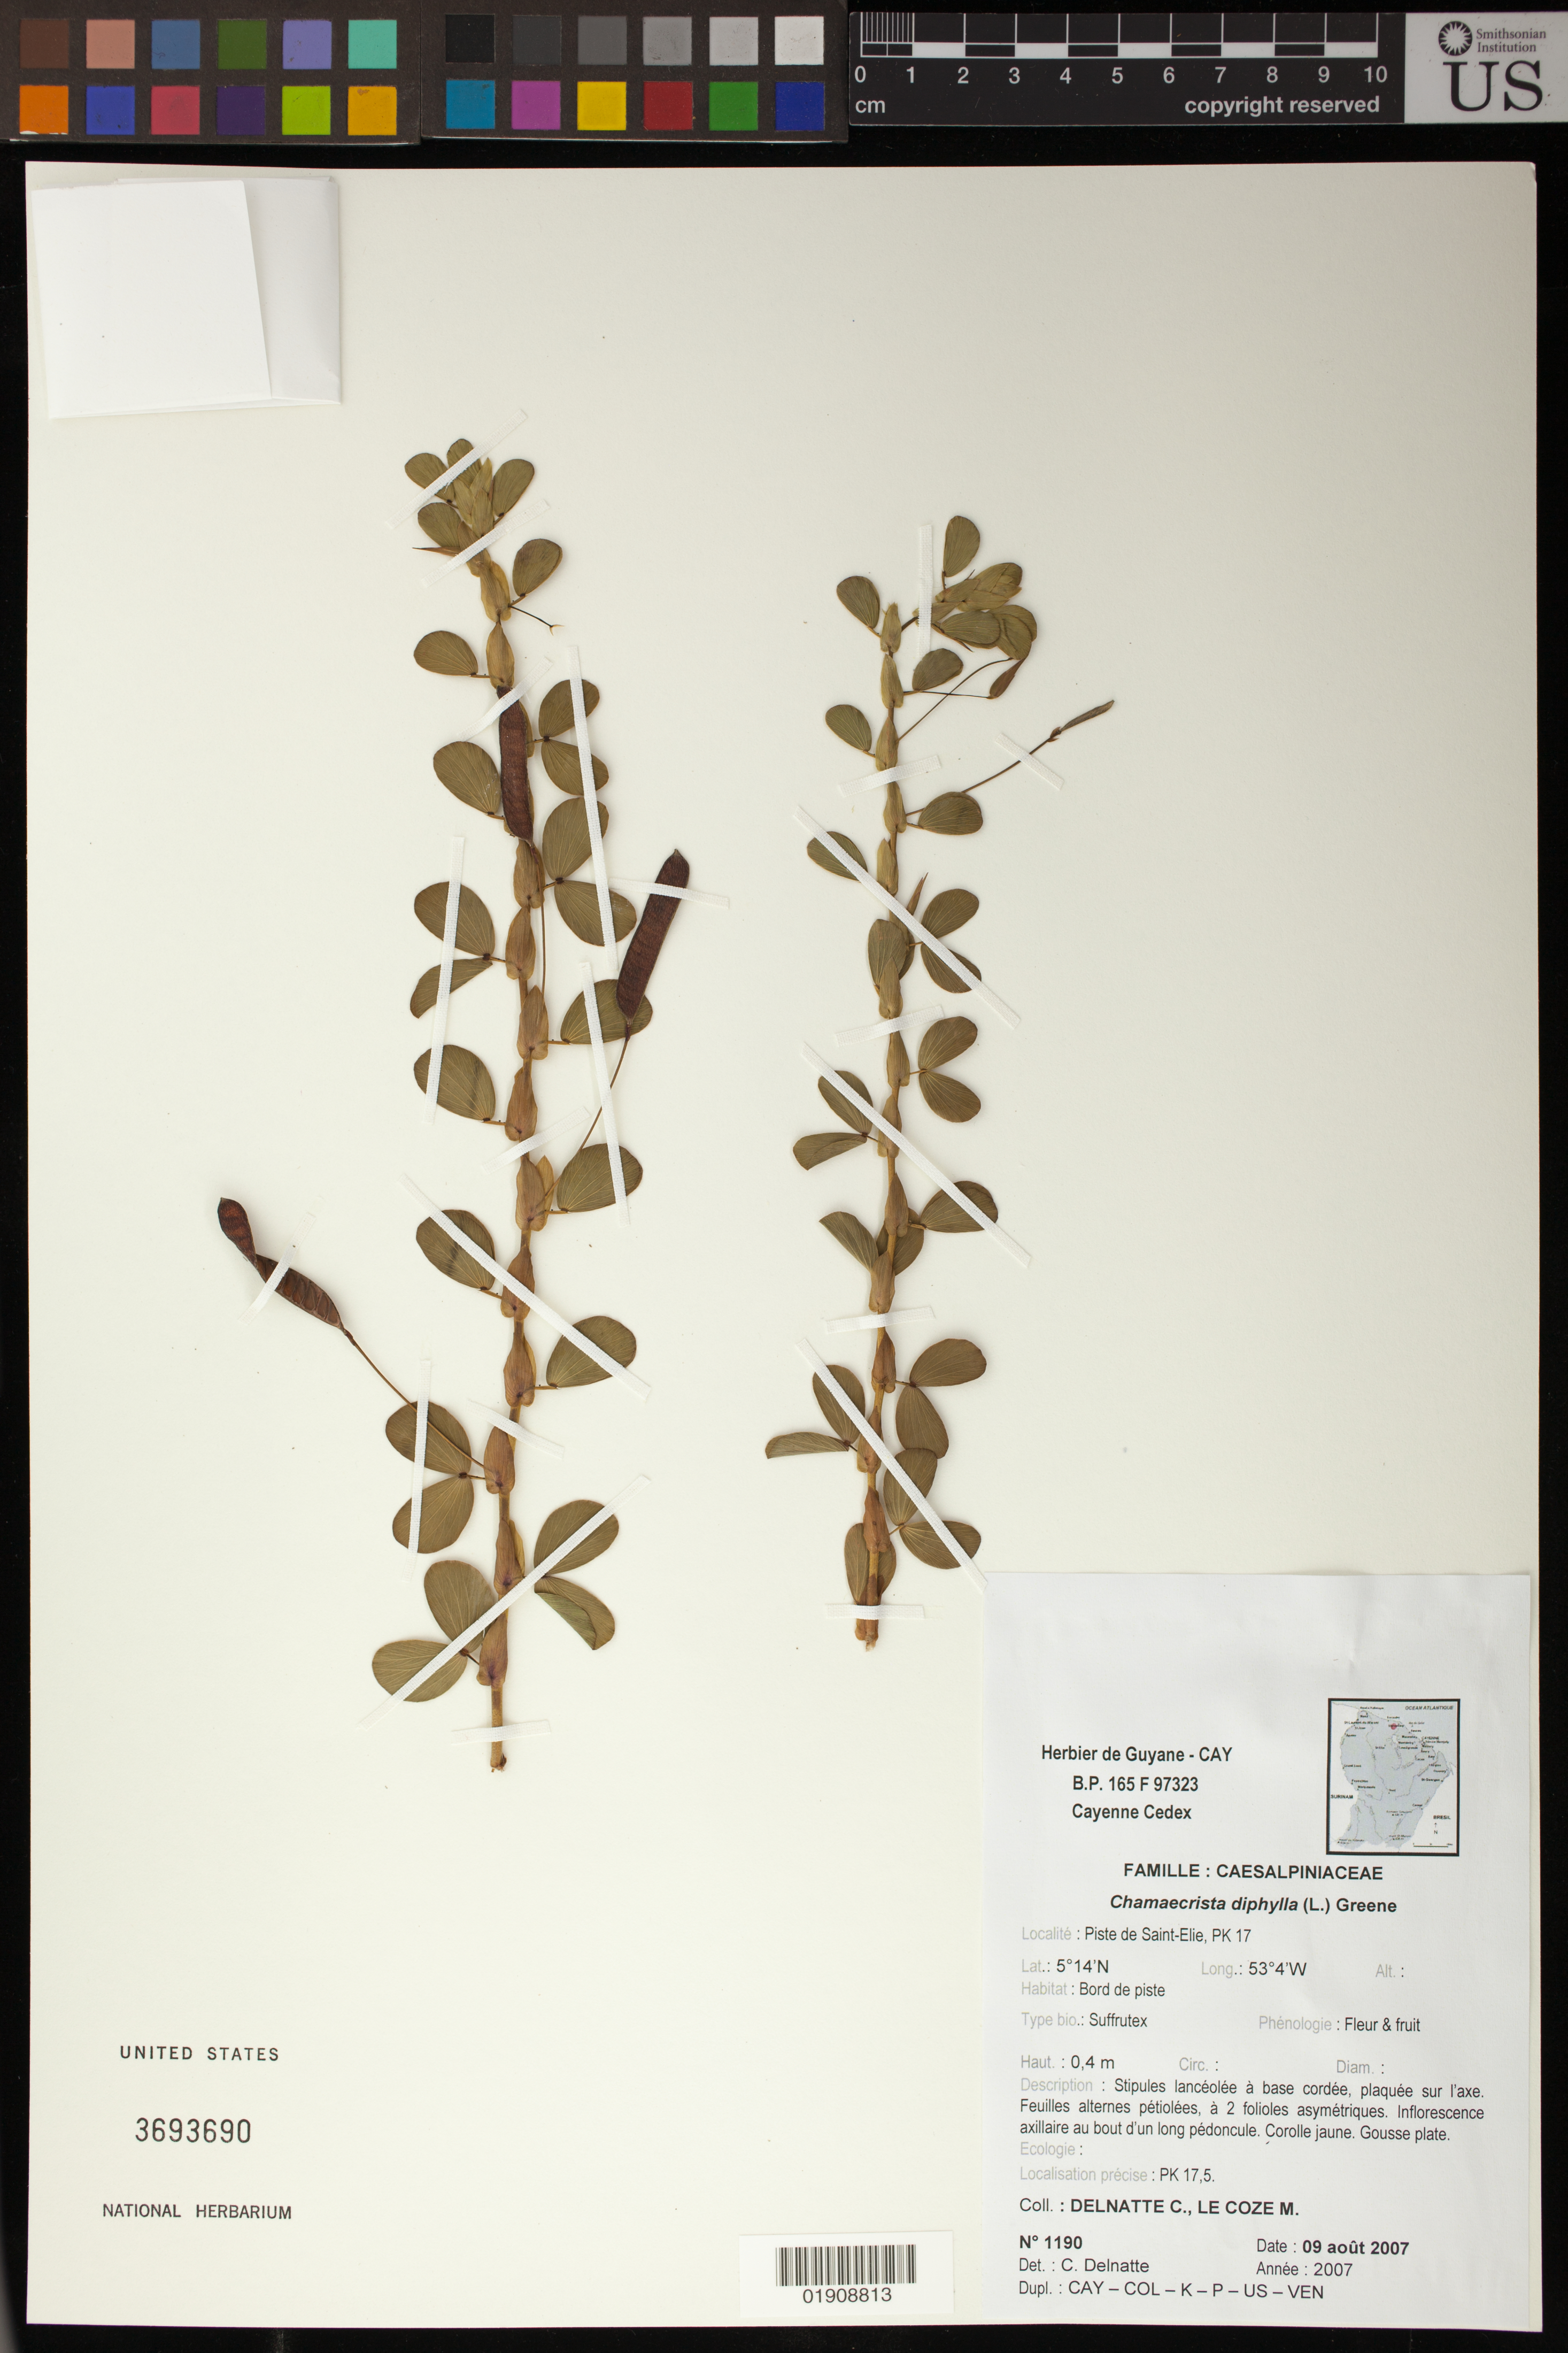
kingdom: Plantae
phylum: Tracheophyta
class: Magnoliopsida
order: Fabales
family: Fabaceae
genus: Chamaecrista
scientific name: Chamaecrista diphylla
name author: (L.) Greene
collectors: C. Delnatte & M. Le Coze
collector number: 1190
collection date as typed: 9-Aug-07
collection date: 2007-08-09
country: French Guiana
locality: Piste de Saint-Elie, PK17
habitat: Bord de piste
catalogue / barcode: US 3693690